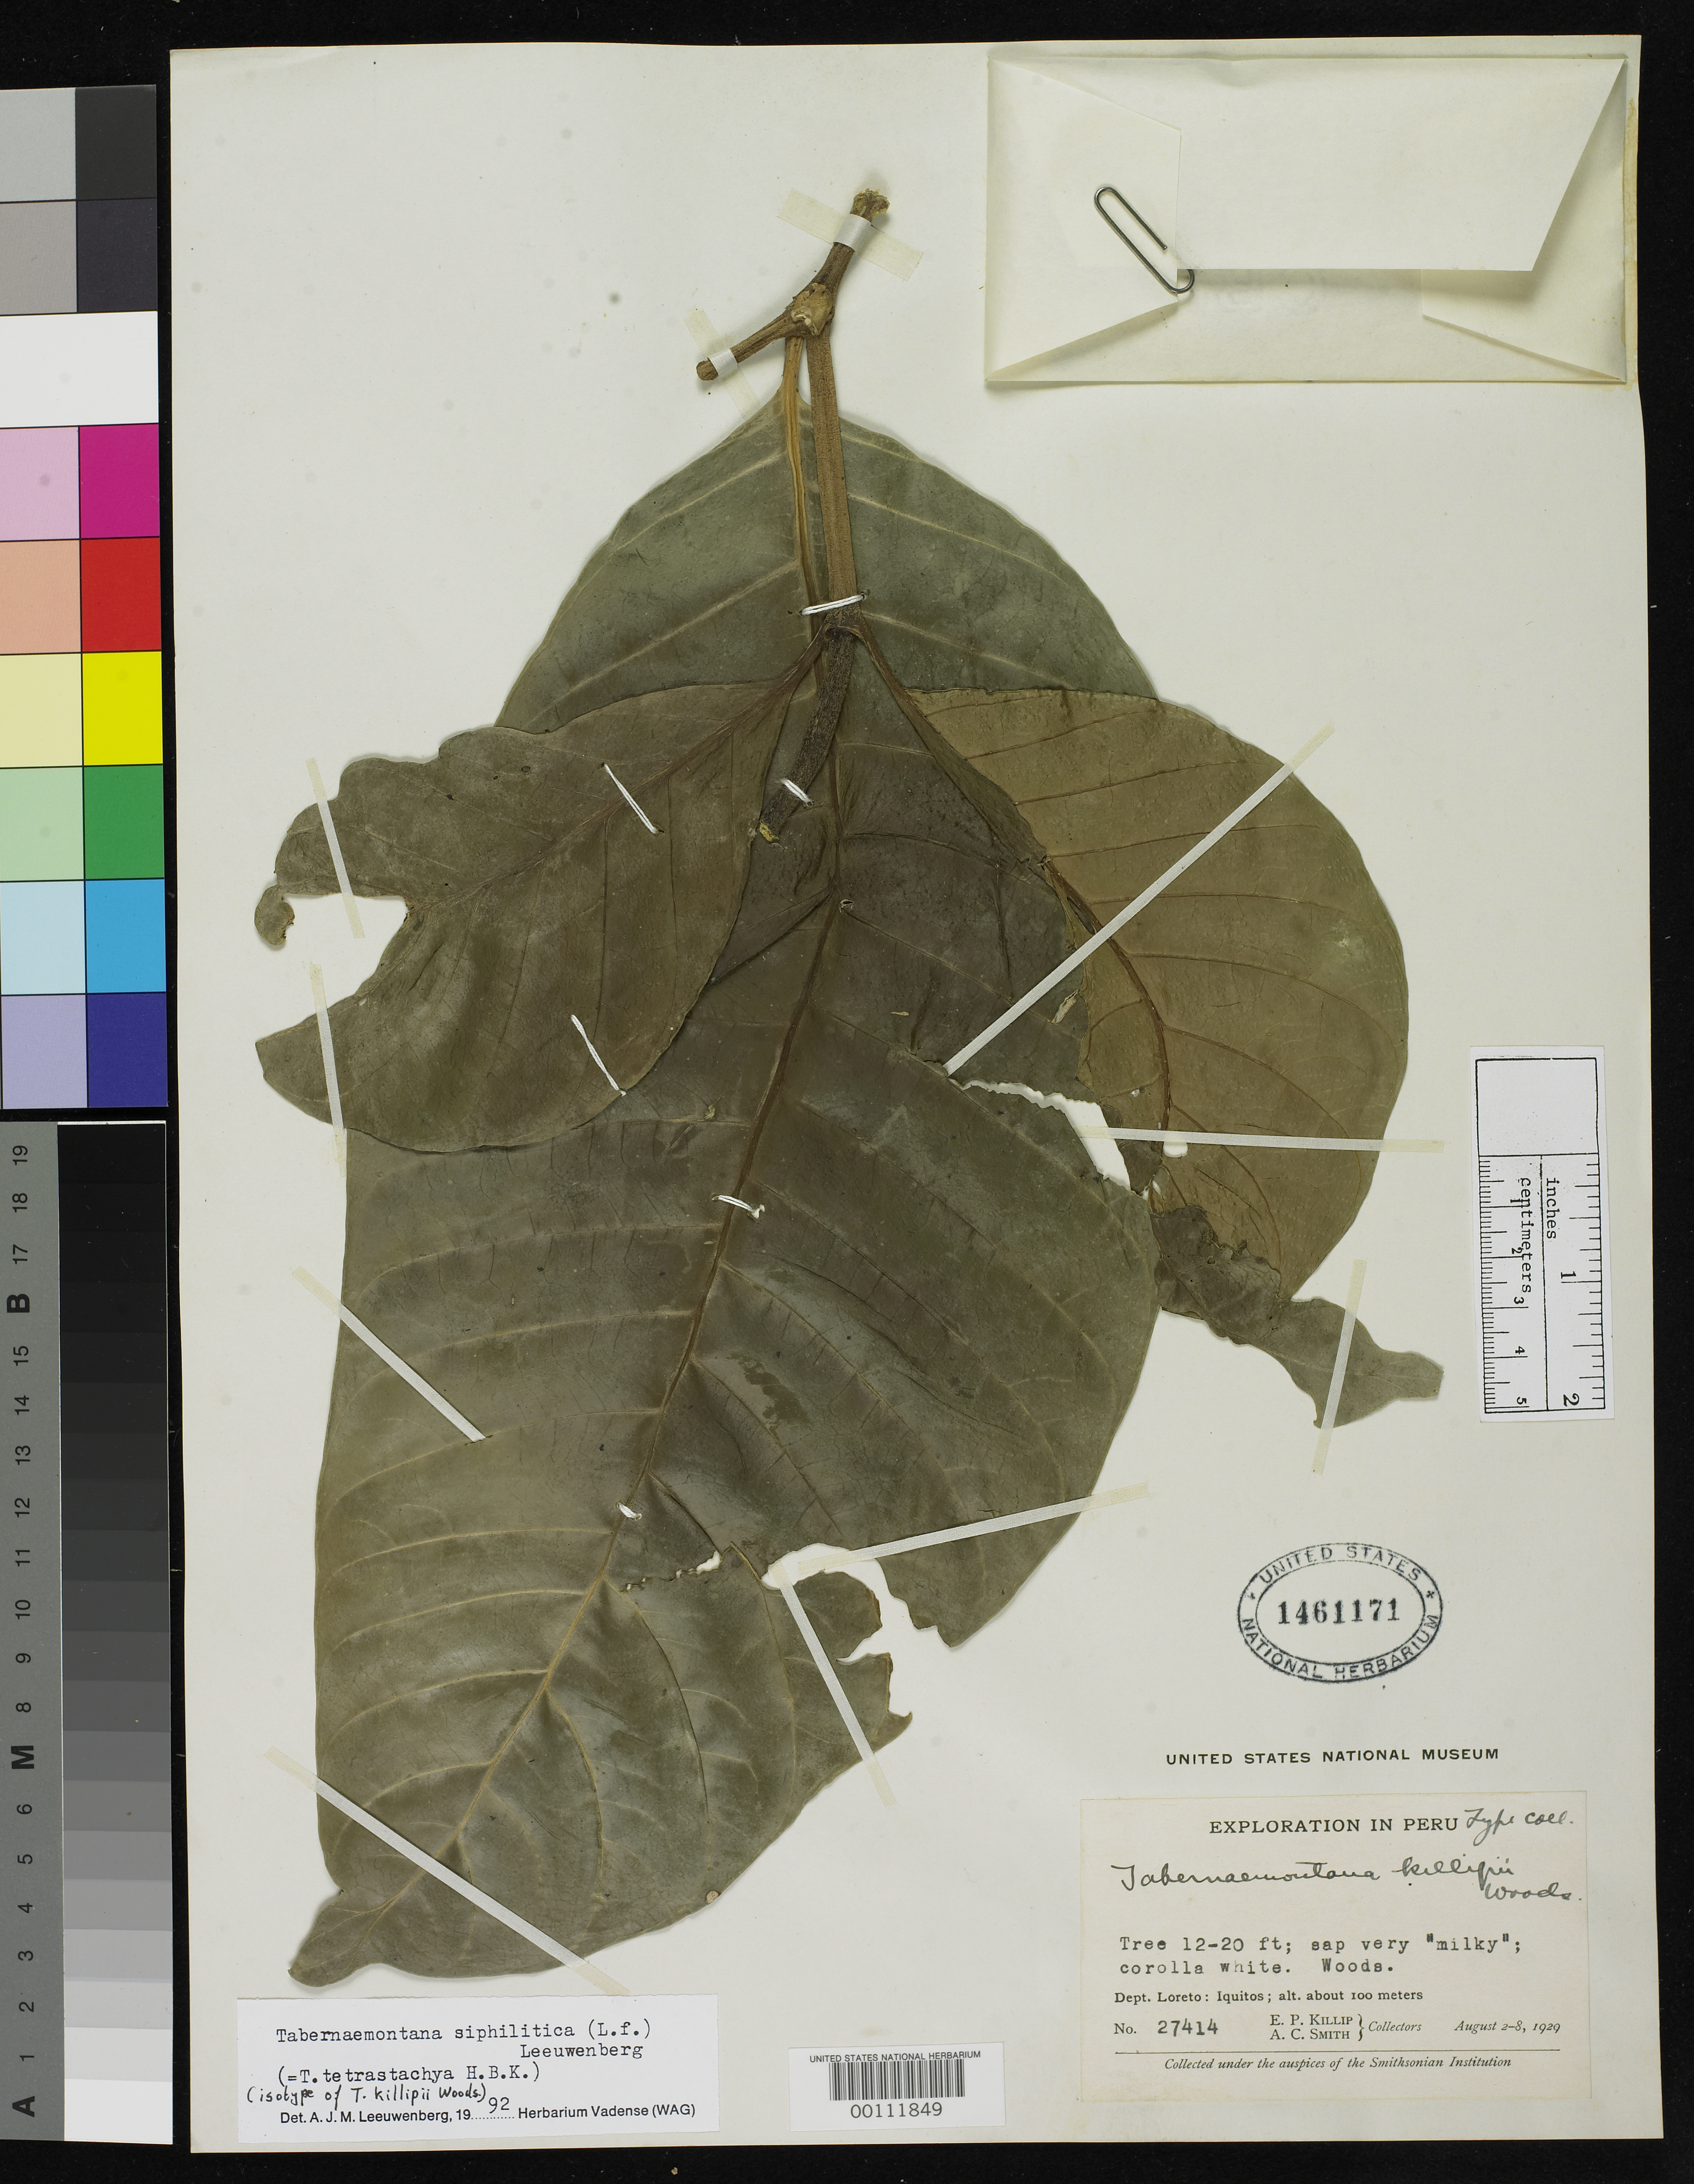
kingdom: Plantae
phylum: Tracheophyta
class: Magnoliopsida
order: Gentianales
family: Apocynaceae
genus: Tabernaemontana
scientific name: Tabernaemontana killipii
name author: Woodson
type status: Isotype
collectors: E. P. Killip & A. C. Smith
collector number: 27414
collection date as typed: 02 Aug 1929 to 08 Aug 1929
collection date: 1929-08-02/1929-08-08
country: Peru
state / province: Loreto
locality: Iquitos.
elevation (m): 100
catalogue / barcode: US 1461171